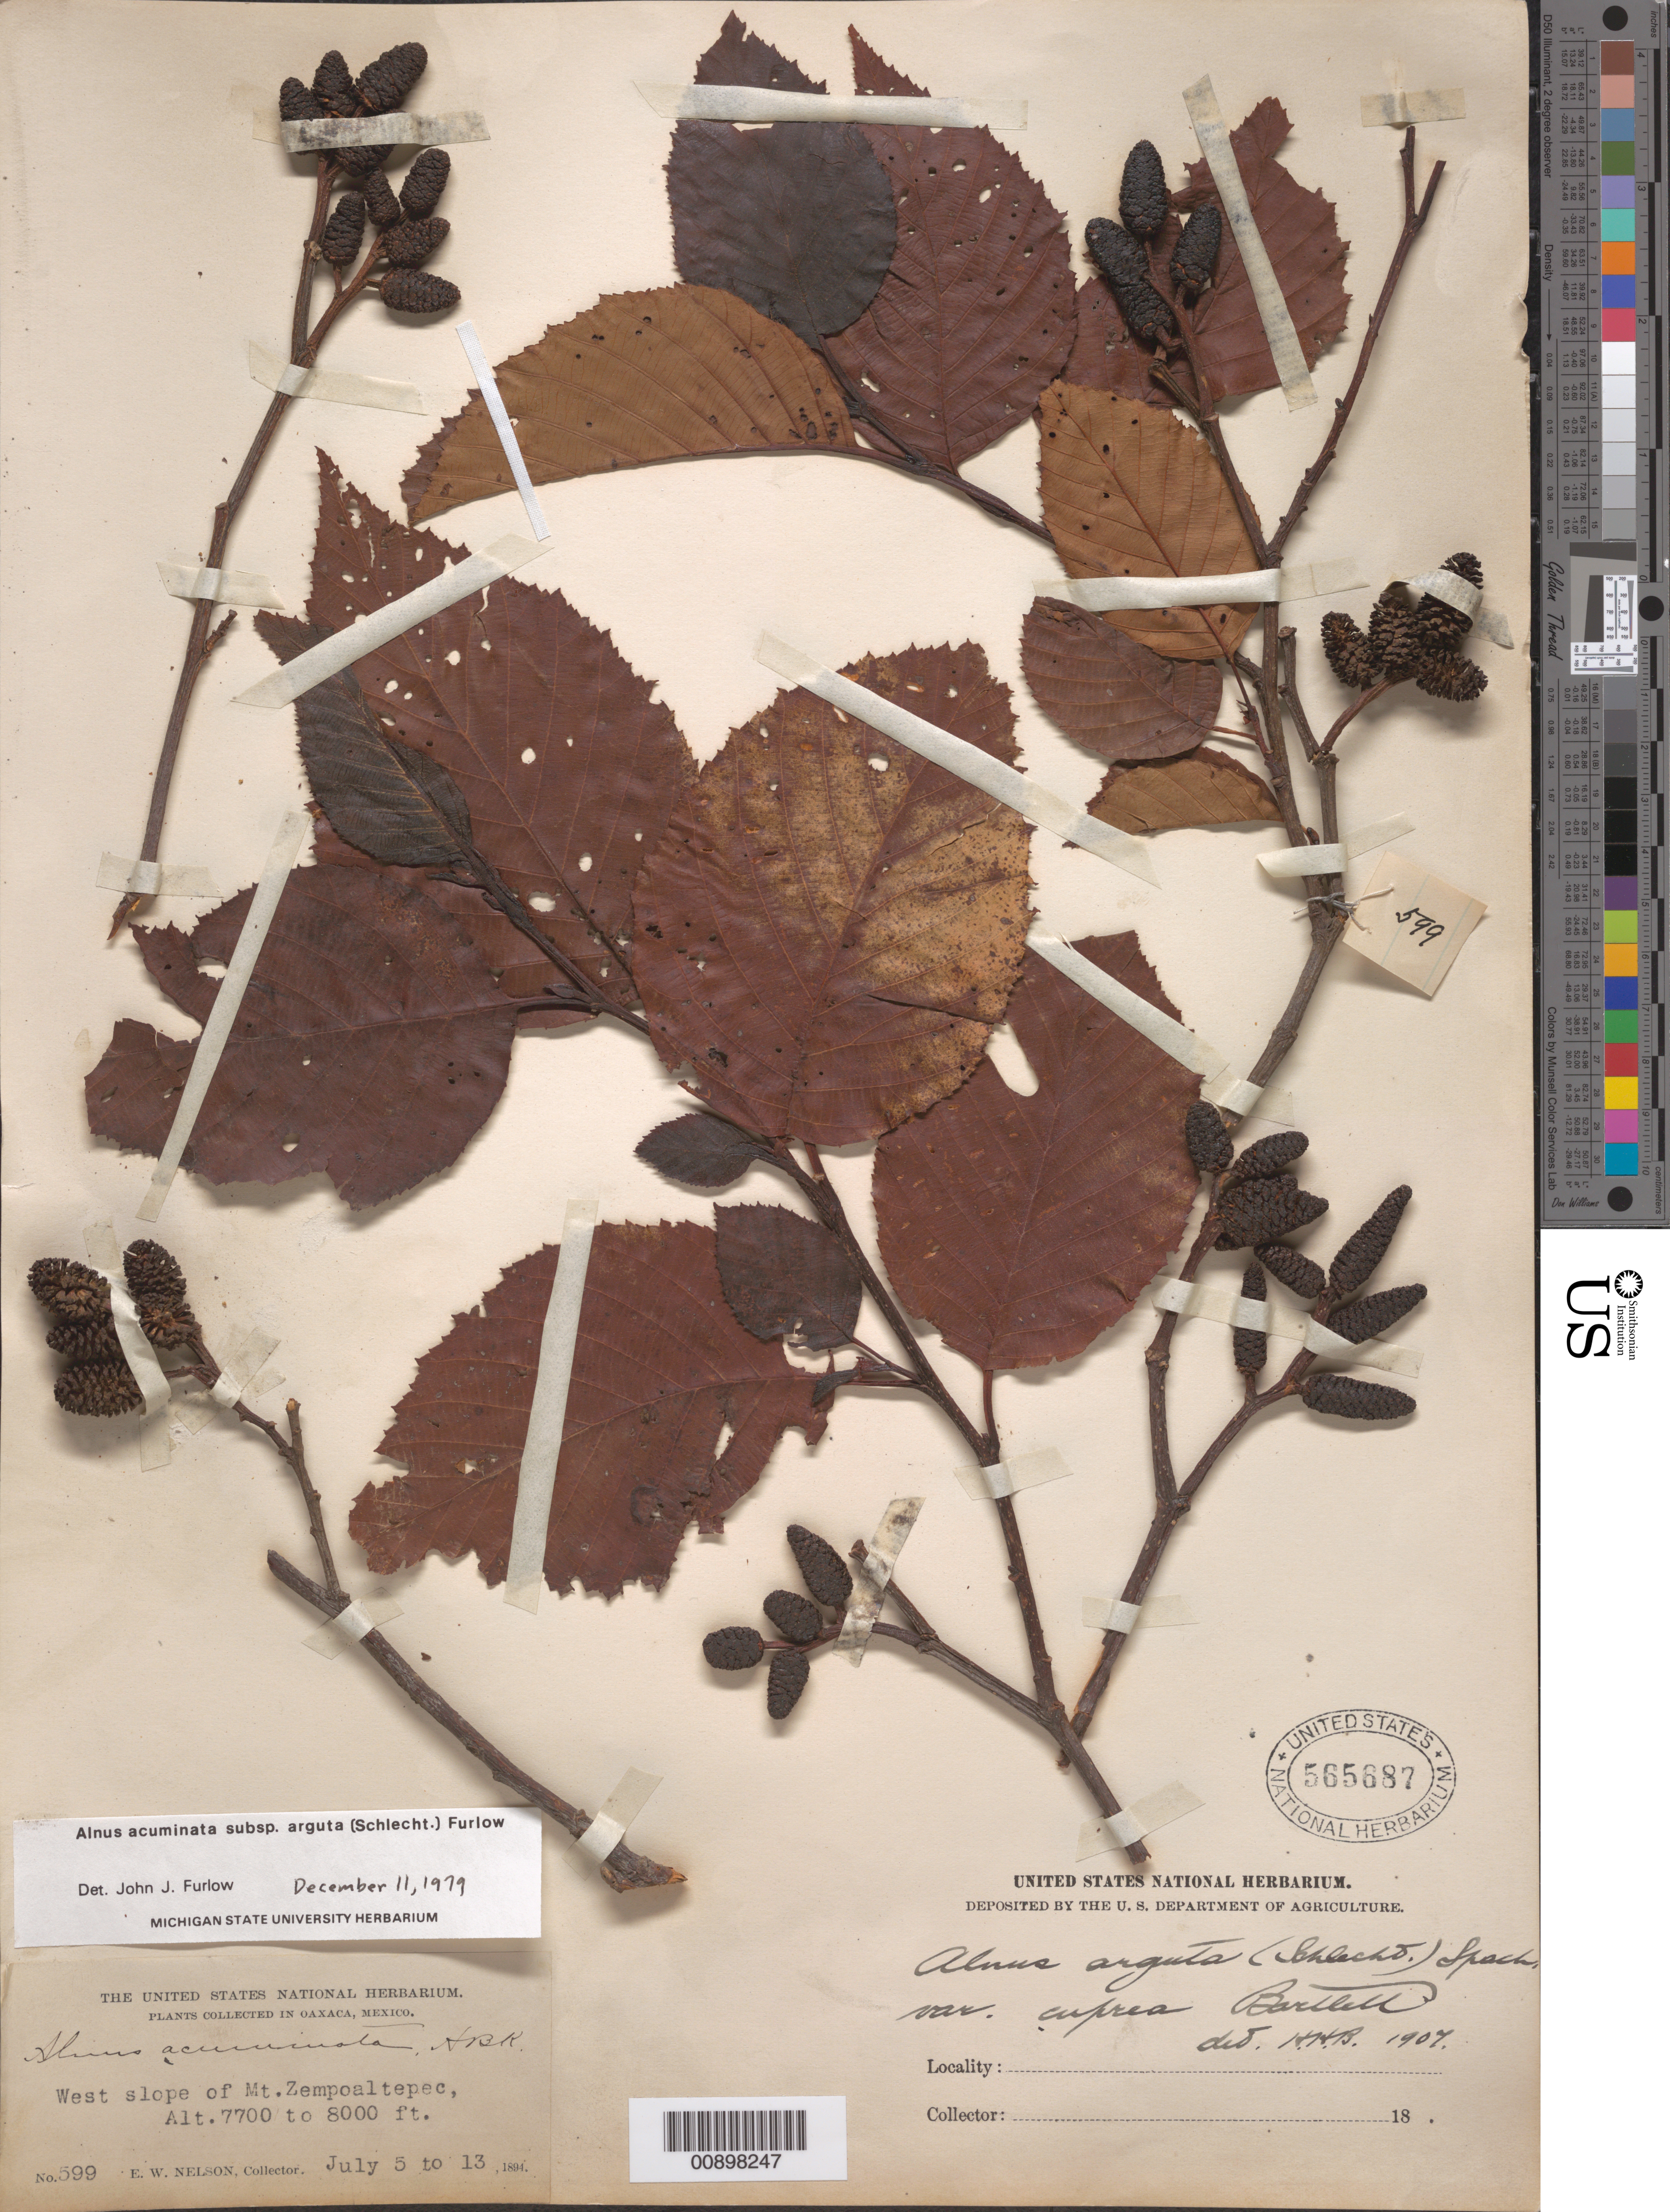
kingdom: Plantae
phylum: Tracheophyta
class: Magnoliopsida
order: Fagales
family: Betulaceae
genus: Alnus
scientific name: Alnus acuminata subsp. arguta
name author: (Schltdl.) Furlow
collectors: E. W. Nelson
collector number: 599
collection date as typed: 05 Jul 1894 to 13 Jul 1894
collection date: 1894-07-05/1894-07-13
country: Mexico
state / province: Oaxaca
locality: West slope of Mt. Zempoaltepec.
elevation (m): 2347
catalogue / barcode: US 565687